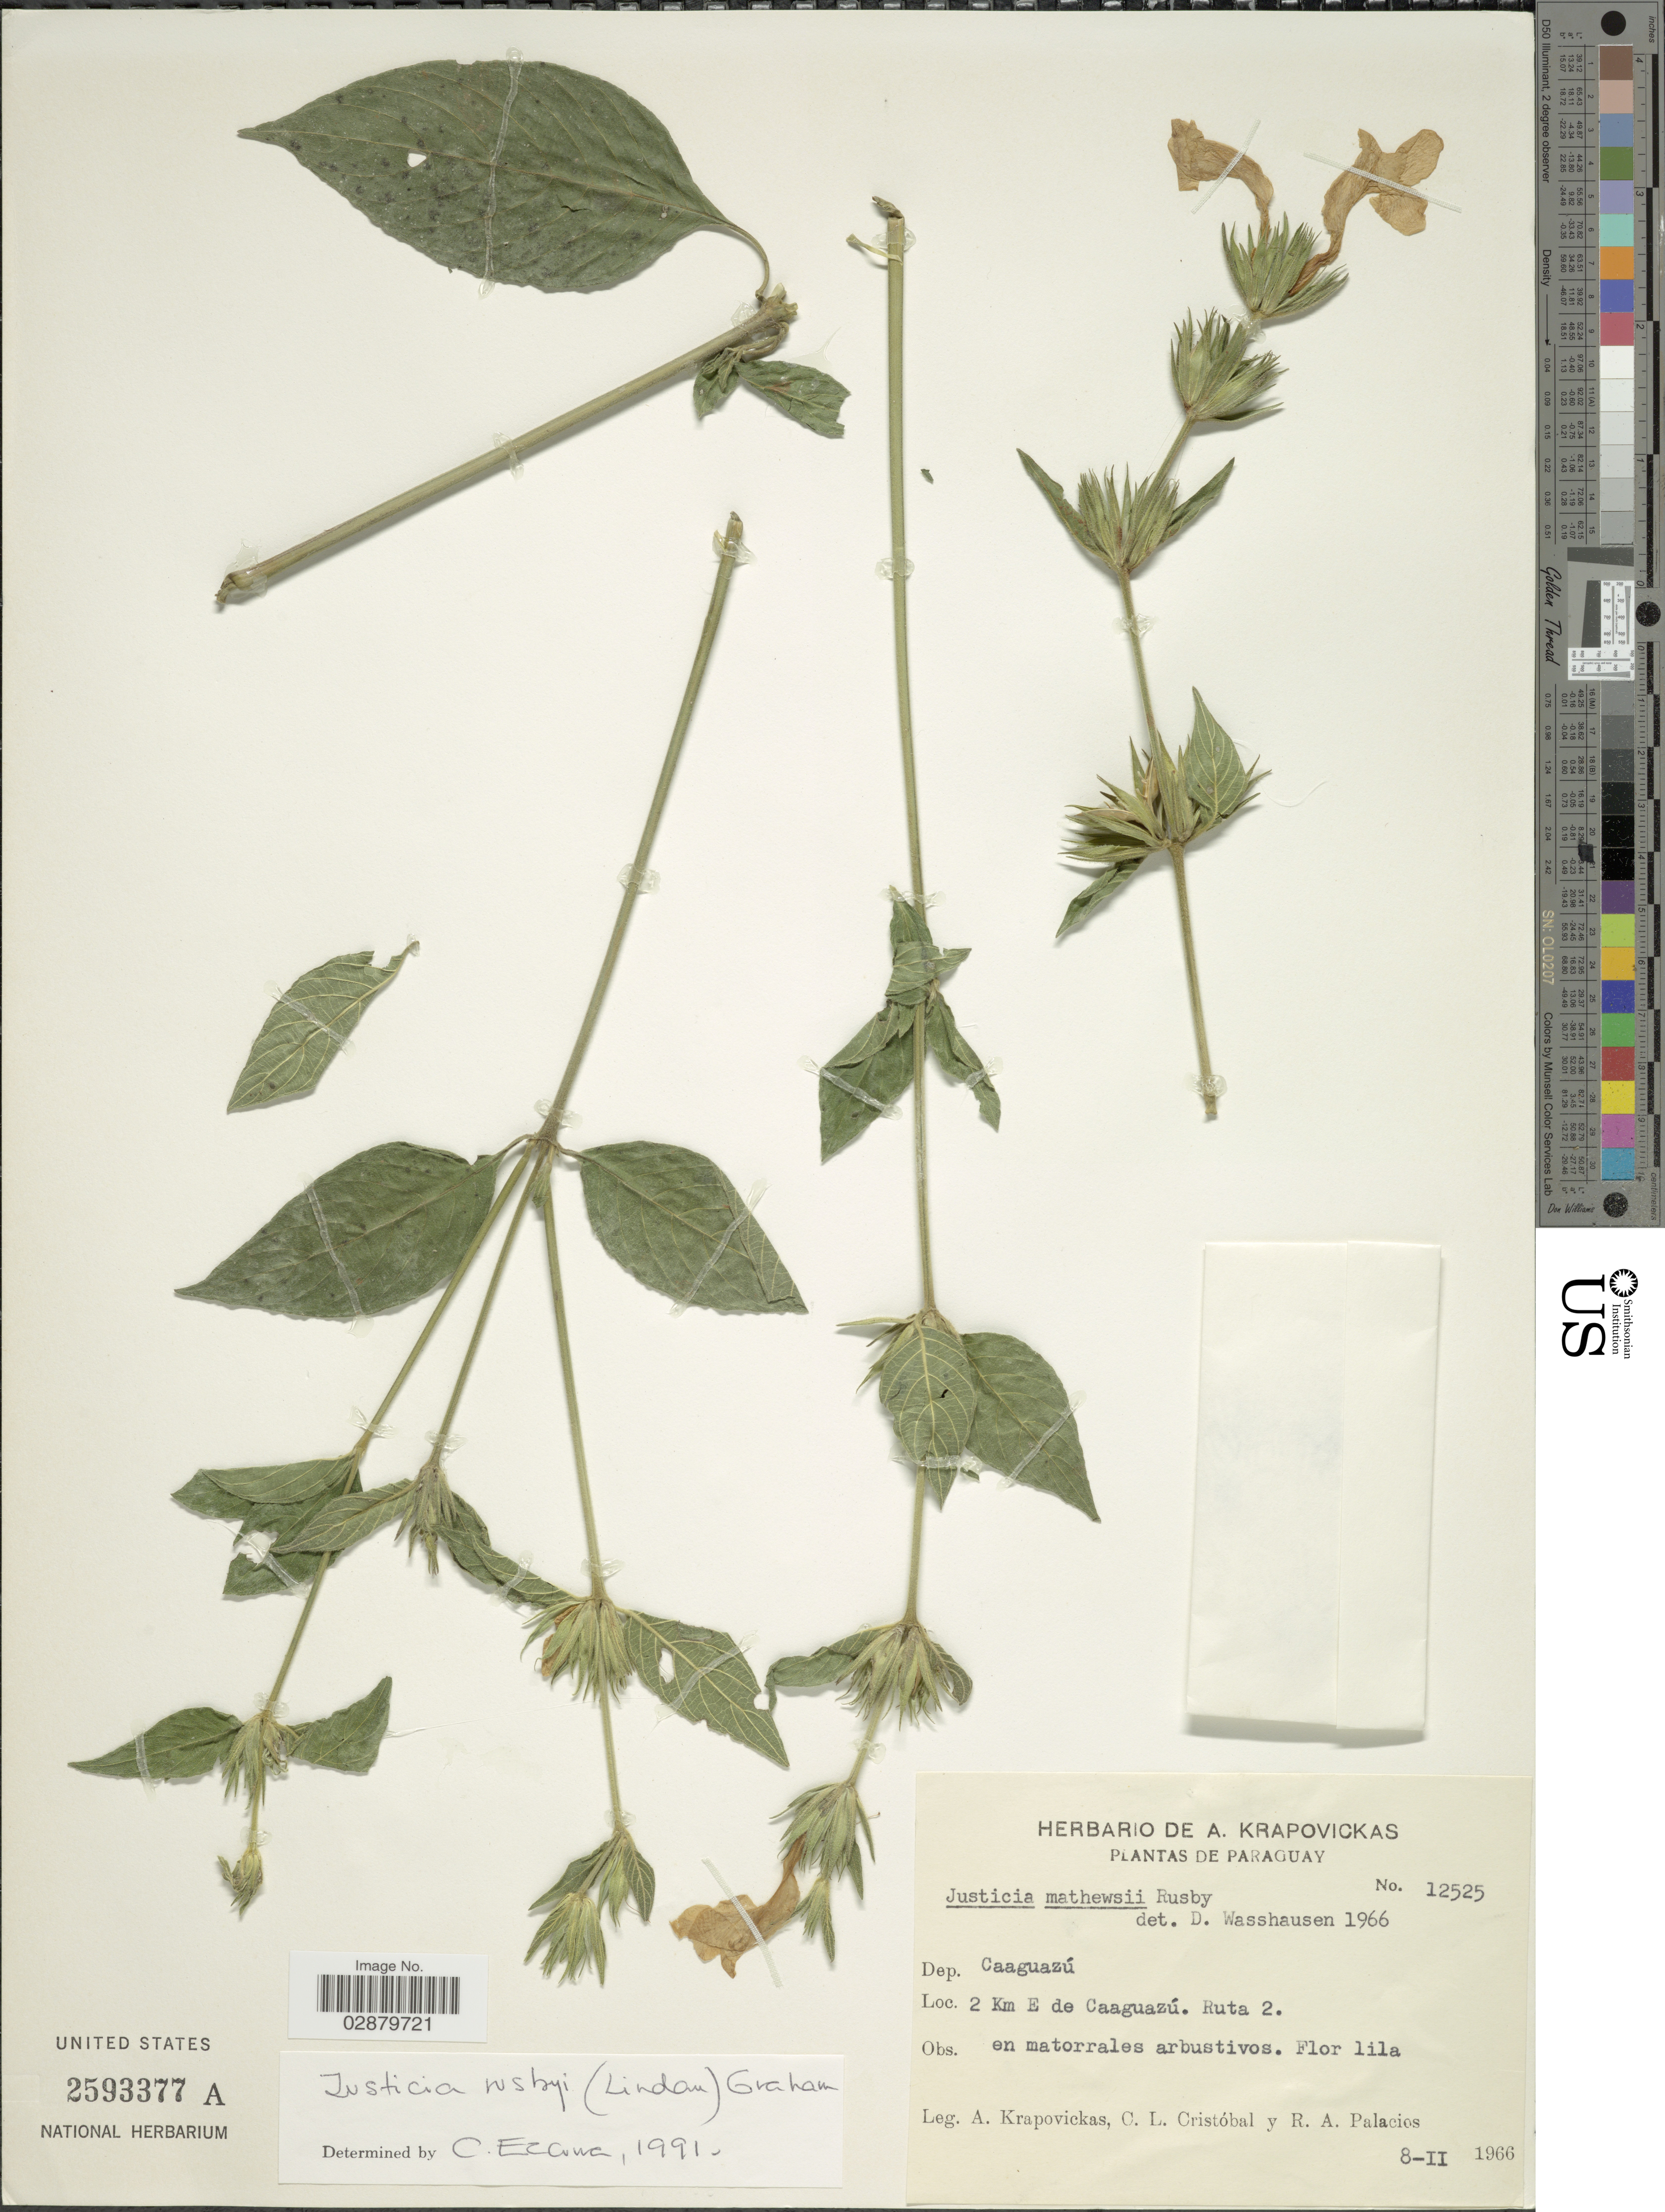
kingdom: Plantae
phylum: Tracheophyta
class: Magnoliopsida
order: Lamiales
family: Acanthaceae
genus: Justicia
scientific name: Justicia matthewsii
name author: (Lindau) Rusby ex Dyer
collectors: A. Krapovickas, C. L. Cristóbal & R. Palacios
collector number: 12525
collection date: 1966-02-08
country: Paraguay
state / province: Caaguazu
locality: Dep. Caaguazú. 2 km E de Caaguazú. Ruta 2.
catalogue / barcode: US 2593377A